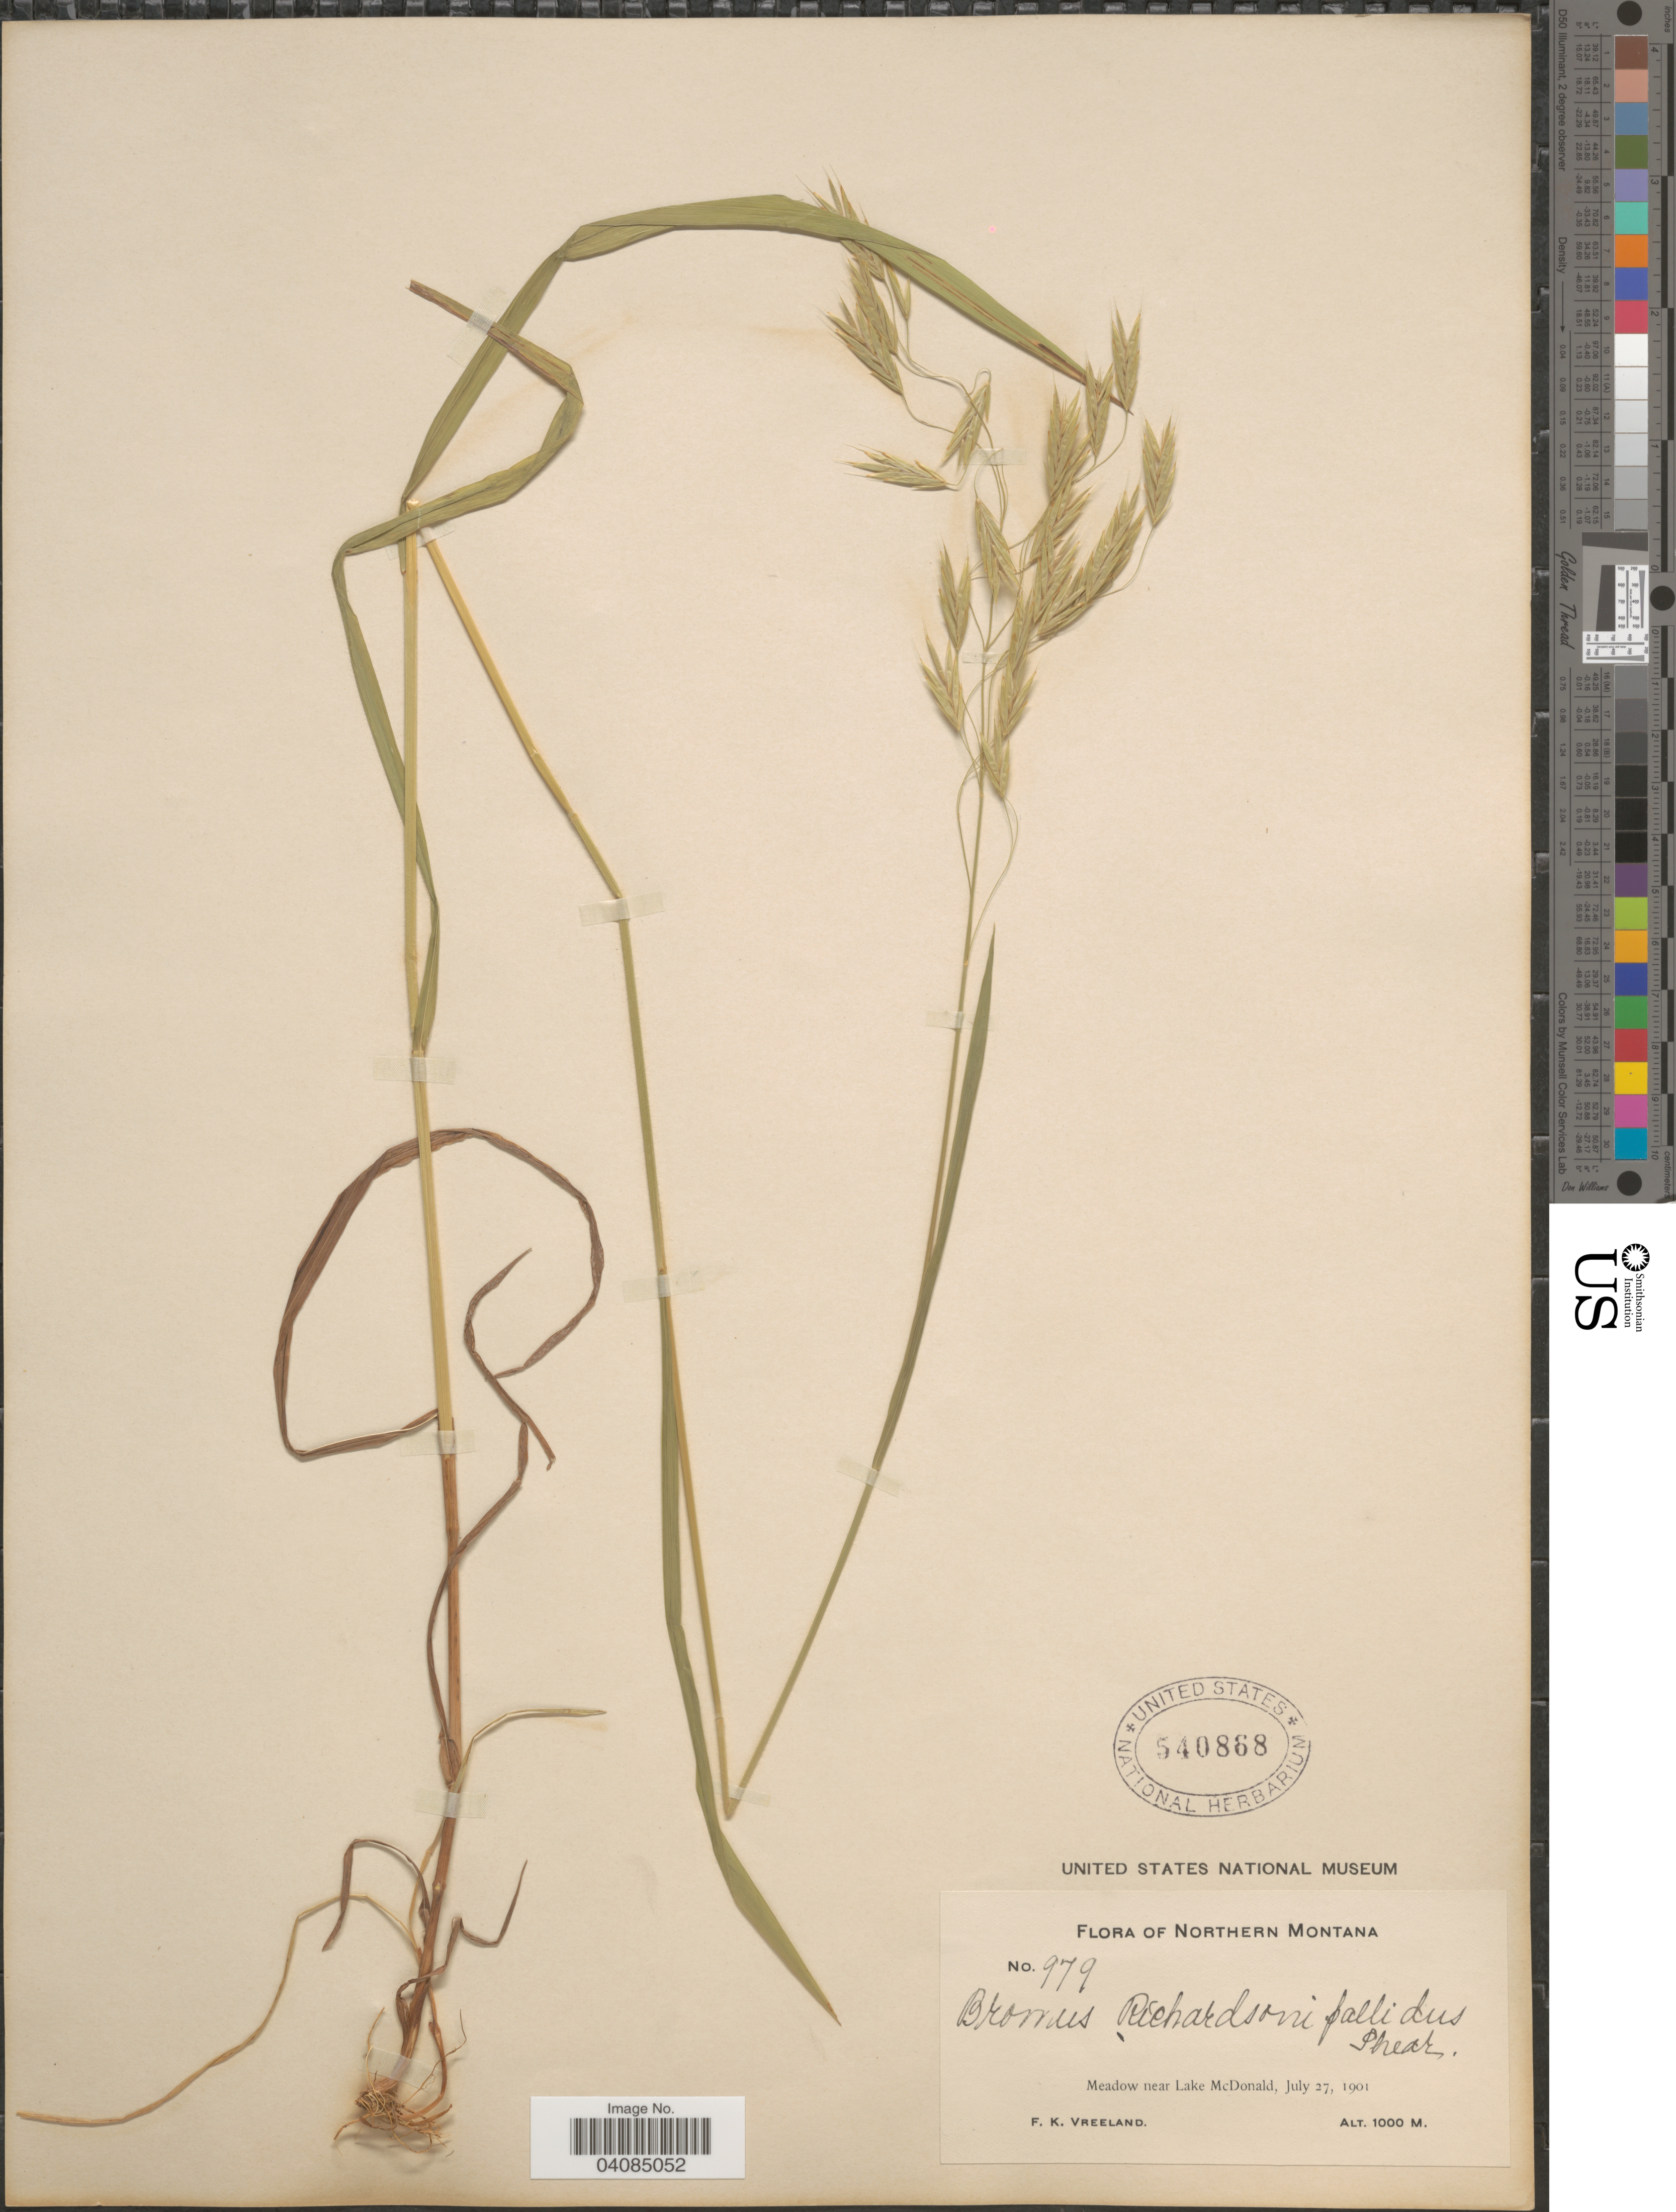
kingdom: Plantae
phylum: Tracheophyta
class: Liliopsida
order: Poales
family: Poaceae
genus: Bromus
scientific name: Bromus racemosus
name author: L.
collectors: F. Vreeland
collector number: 979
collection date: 1901-07-27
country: United States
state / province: Montana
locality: Northern Montana. Meadow near Lake McDonald.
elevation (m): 1000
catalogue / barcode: US 540868